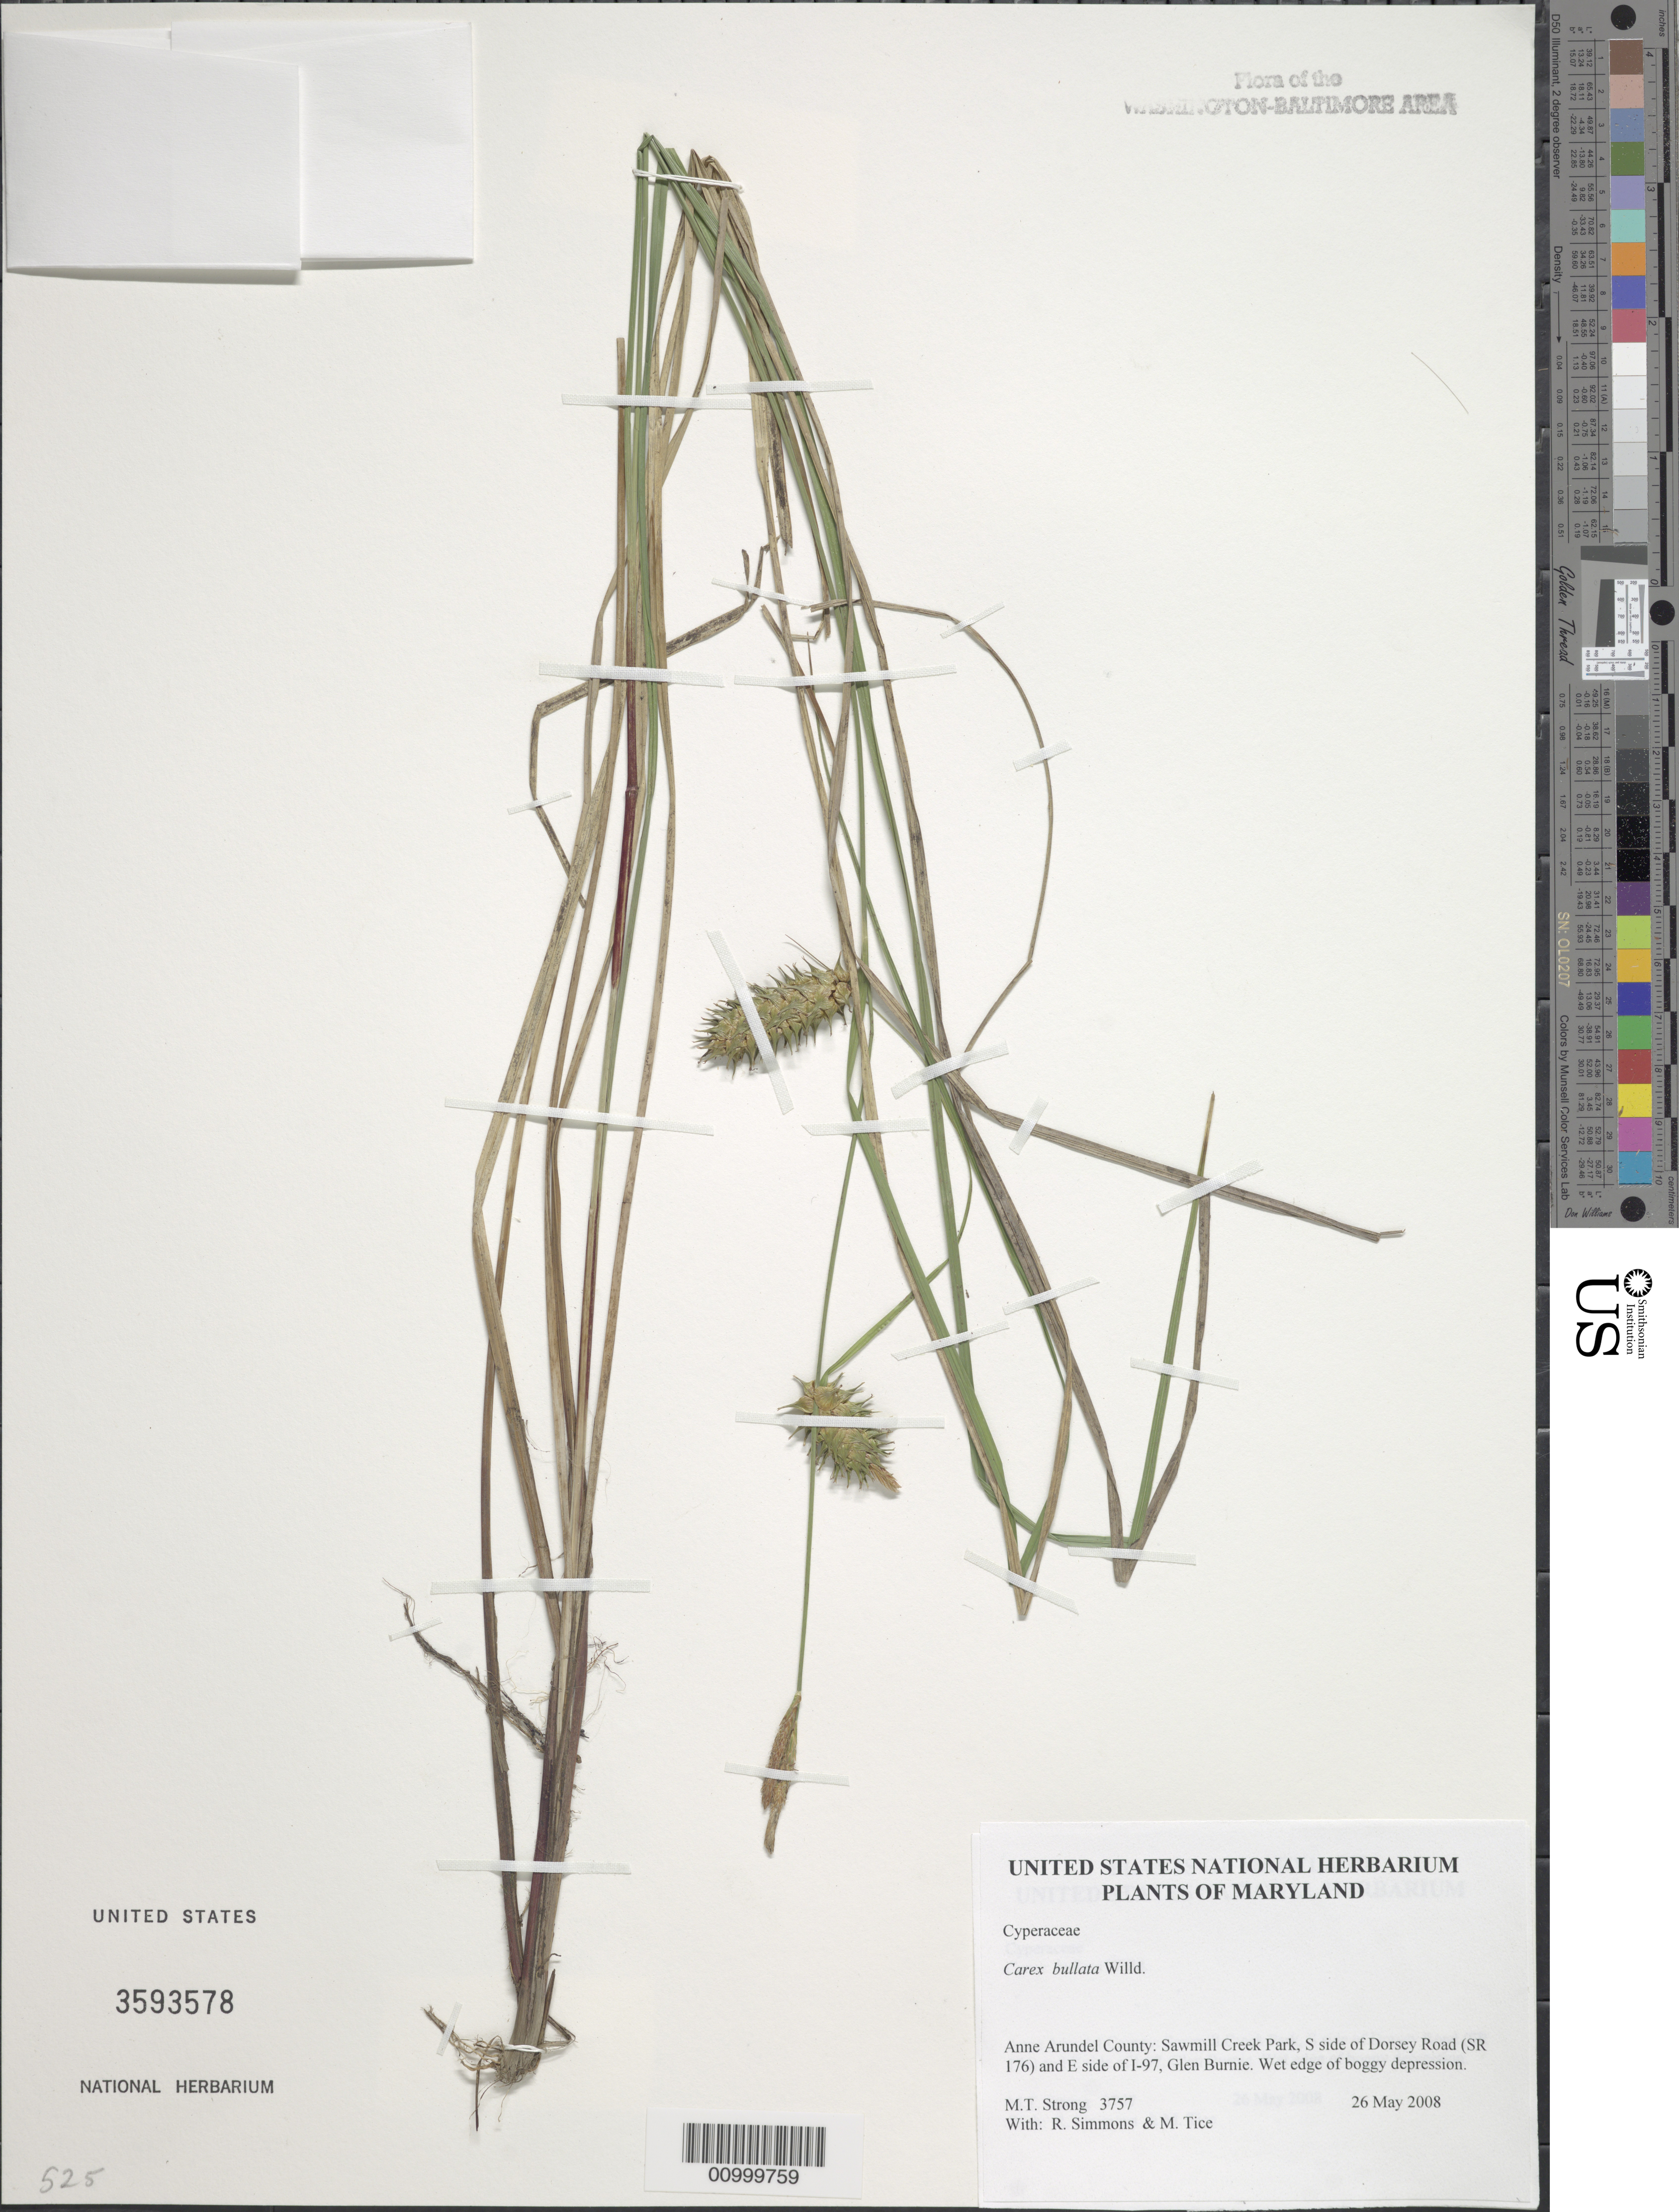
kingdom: Plantae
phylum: Tracheophyta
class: Liliopsida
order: Poales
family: Cyperaceae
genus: Carex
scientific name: Carex bullata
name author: Schkuhr ex Willd.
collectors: M. T. Strong, R. H. Simmons & M. Tice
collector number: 3757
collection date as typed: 26 May 2008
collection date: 2008-05-26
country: United States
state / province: Maryland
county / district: Anne Arundel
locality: Sawmill Creek Park, S side of Dorsey Road (SR 176) and E side of I-97, Glen Burnie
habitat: wet edge of boggy depression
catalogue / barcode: US 3593578